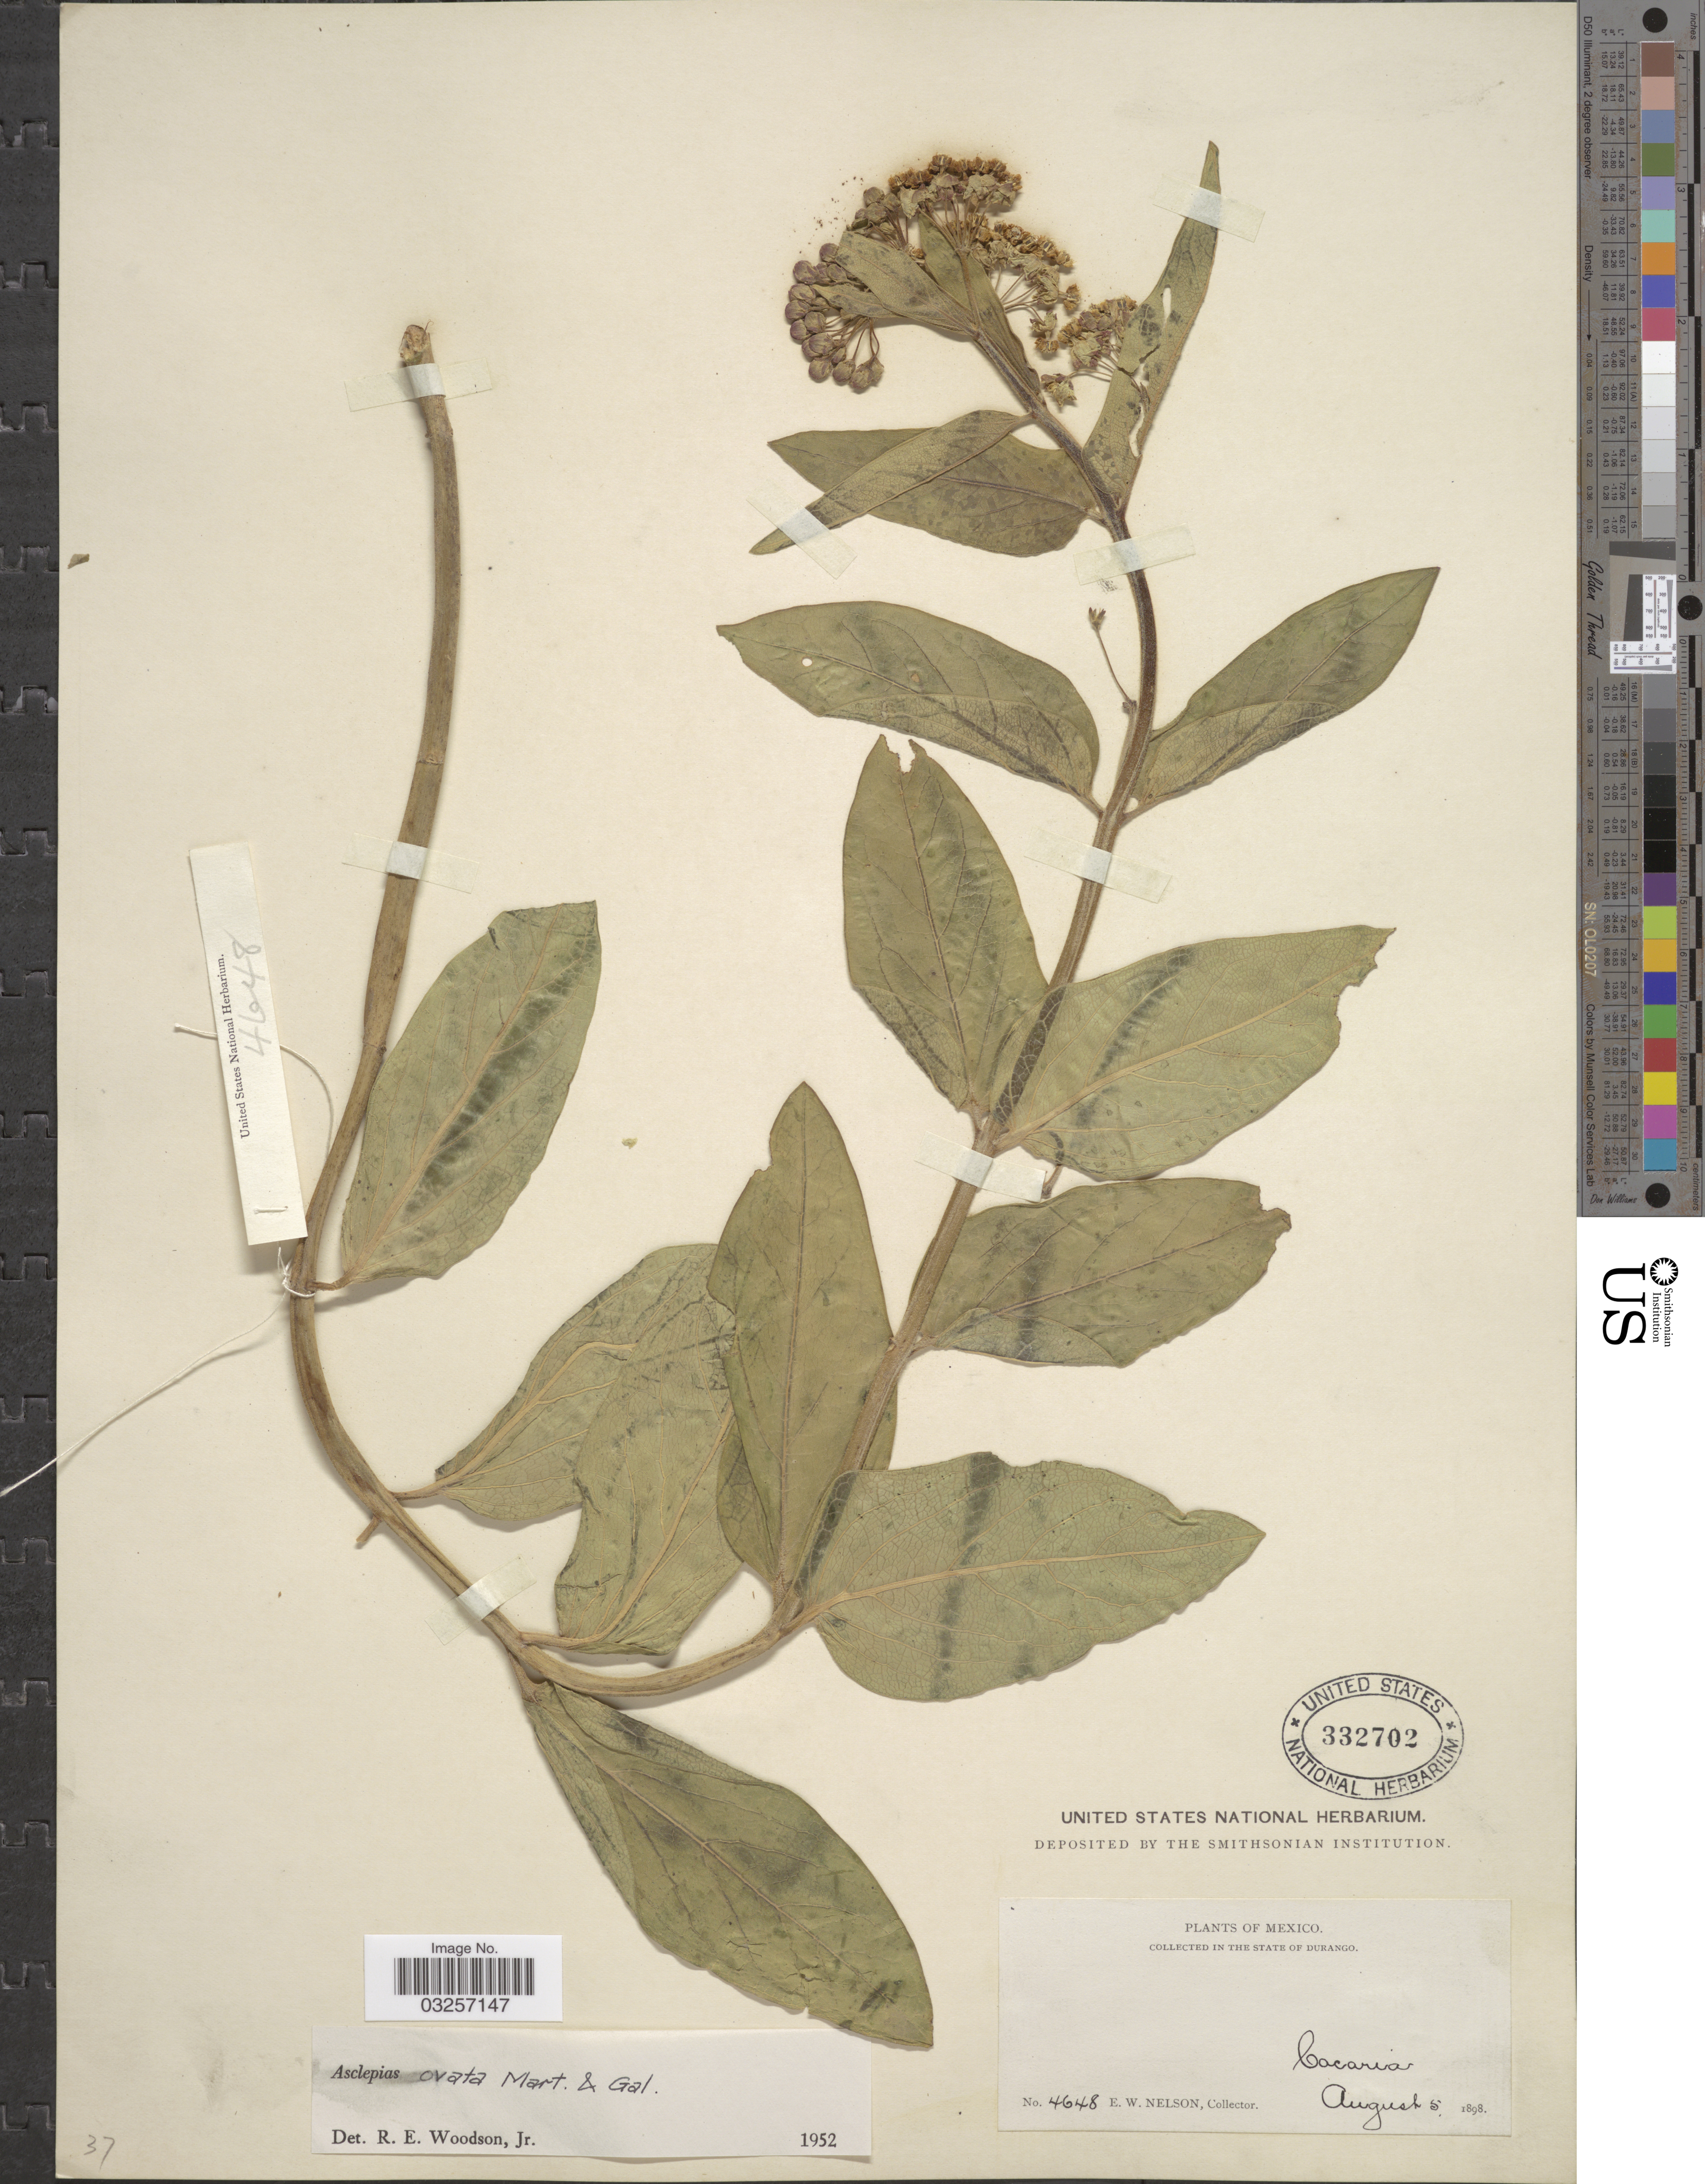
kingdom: Plantae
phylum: Tracheophyta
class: Magnoliopsida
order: Gentianales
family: Apocynaceae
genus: Asclepias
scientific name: Asclepias ovata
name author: M. Martens & Galeotti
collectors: E. W. Nelson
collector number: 4648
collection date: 1898-08-05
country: Mexico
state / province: Durango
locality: Cacaria.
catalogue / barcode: US 332702